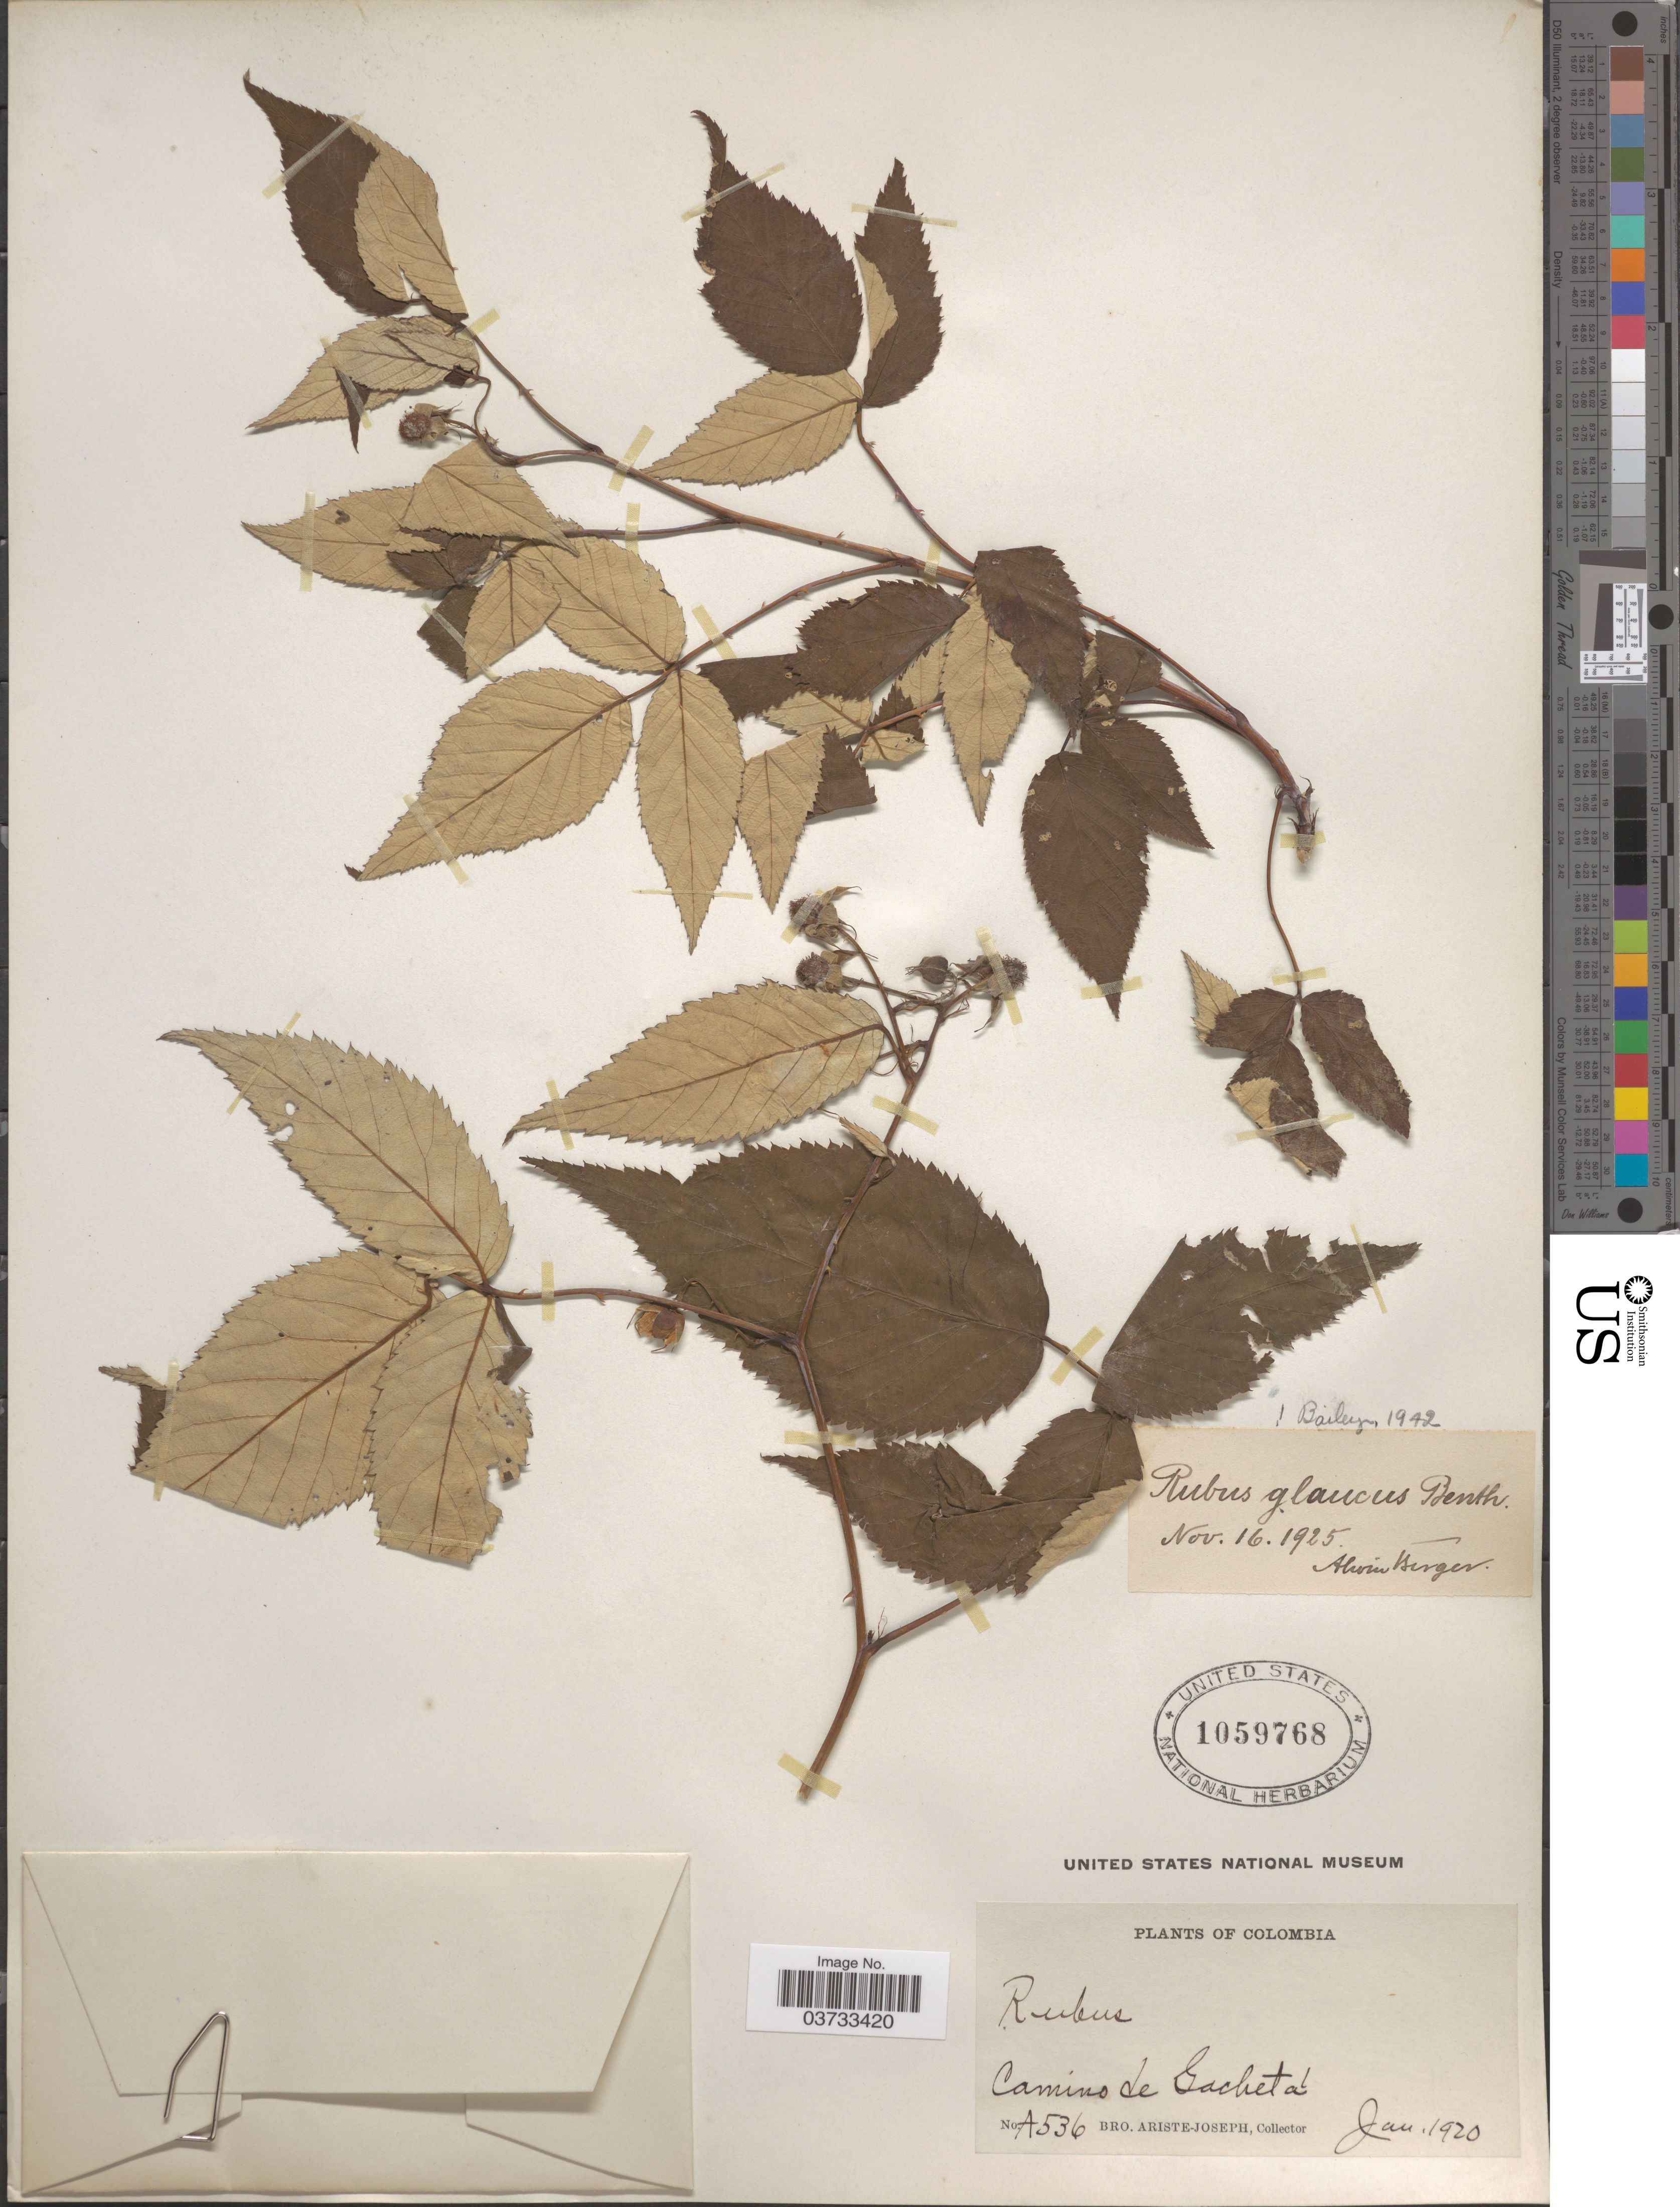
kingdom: Plantae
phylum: Tracheophyta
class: Magnoliopsida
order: Rosales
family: Rosaceae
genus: Rubus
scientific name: Rubus glaucus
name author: Benth.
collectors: Bro. Ariste-Joseph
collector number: A536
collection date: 1920-01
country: Colombia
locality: Camino de Gacheta.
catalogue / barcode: US 1059768